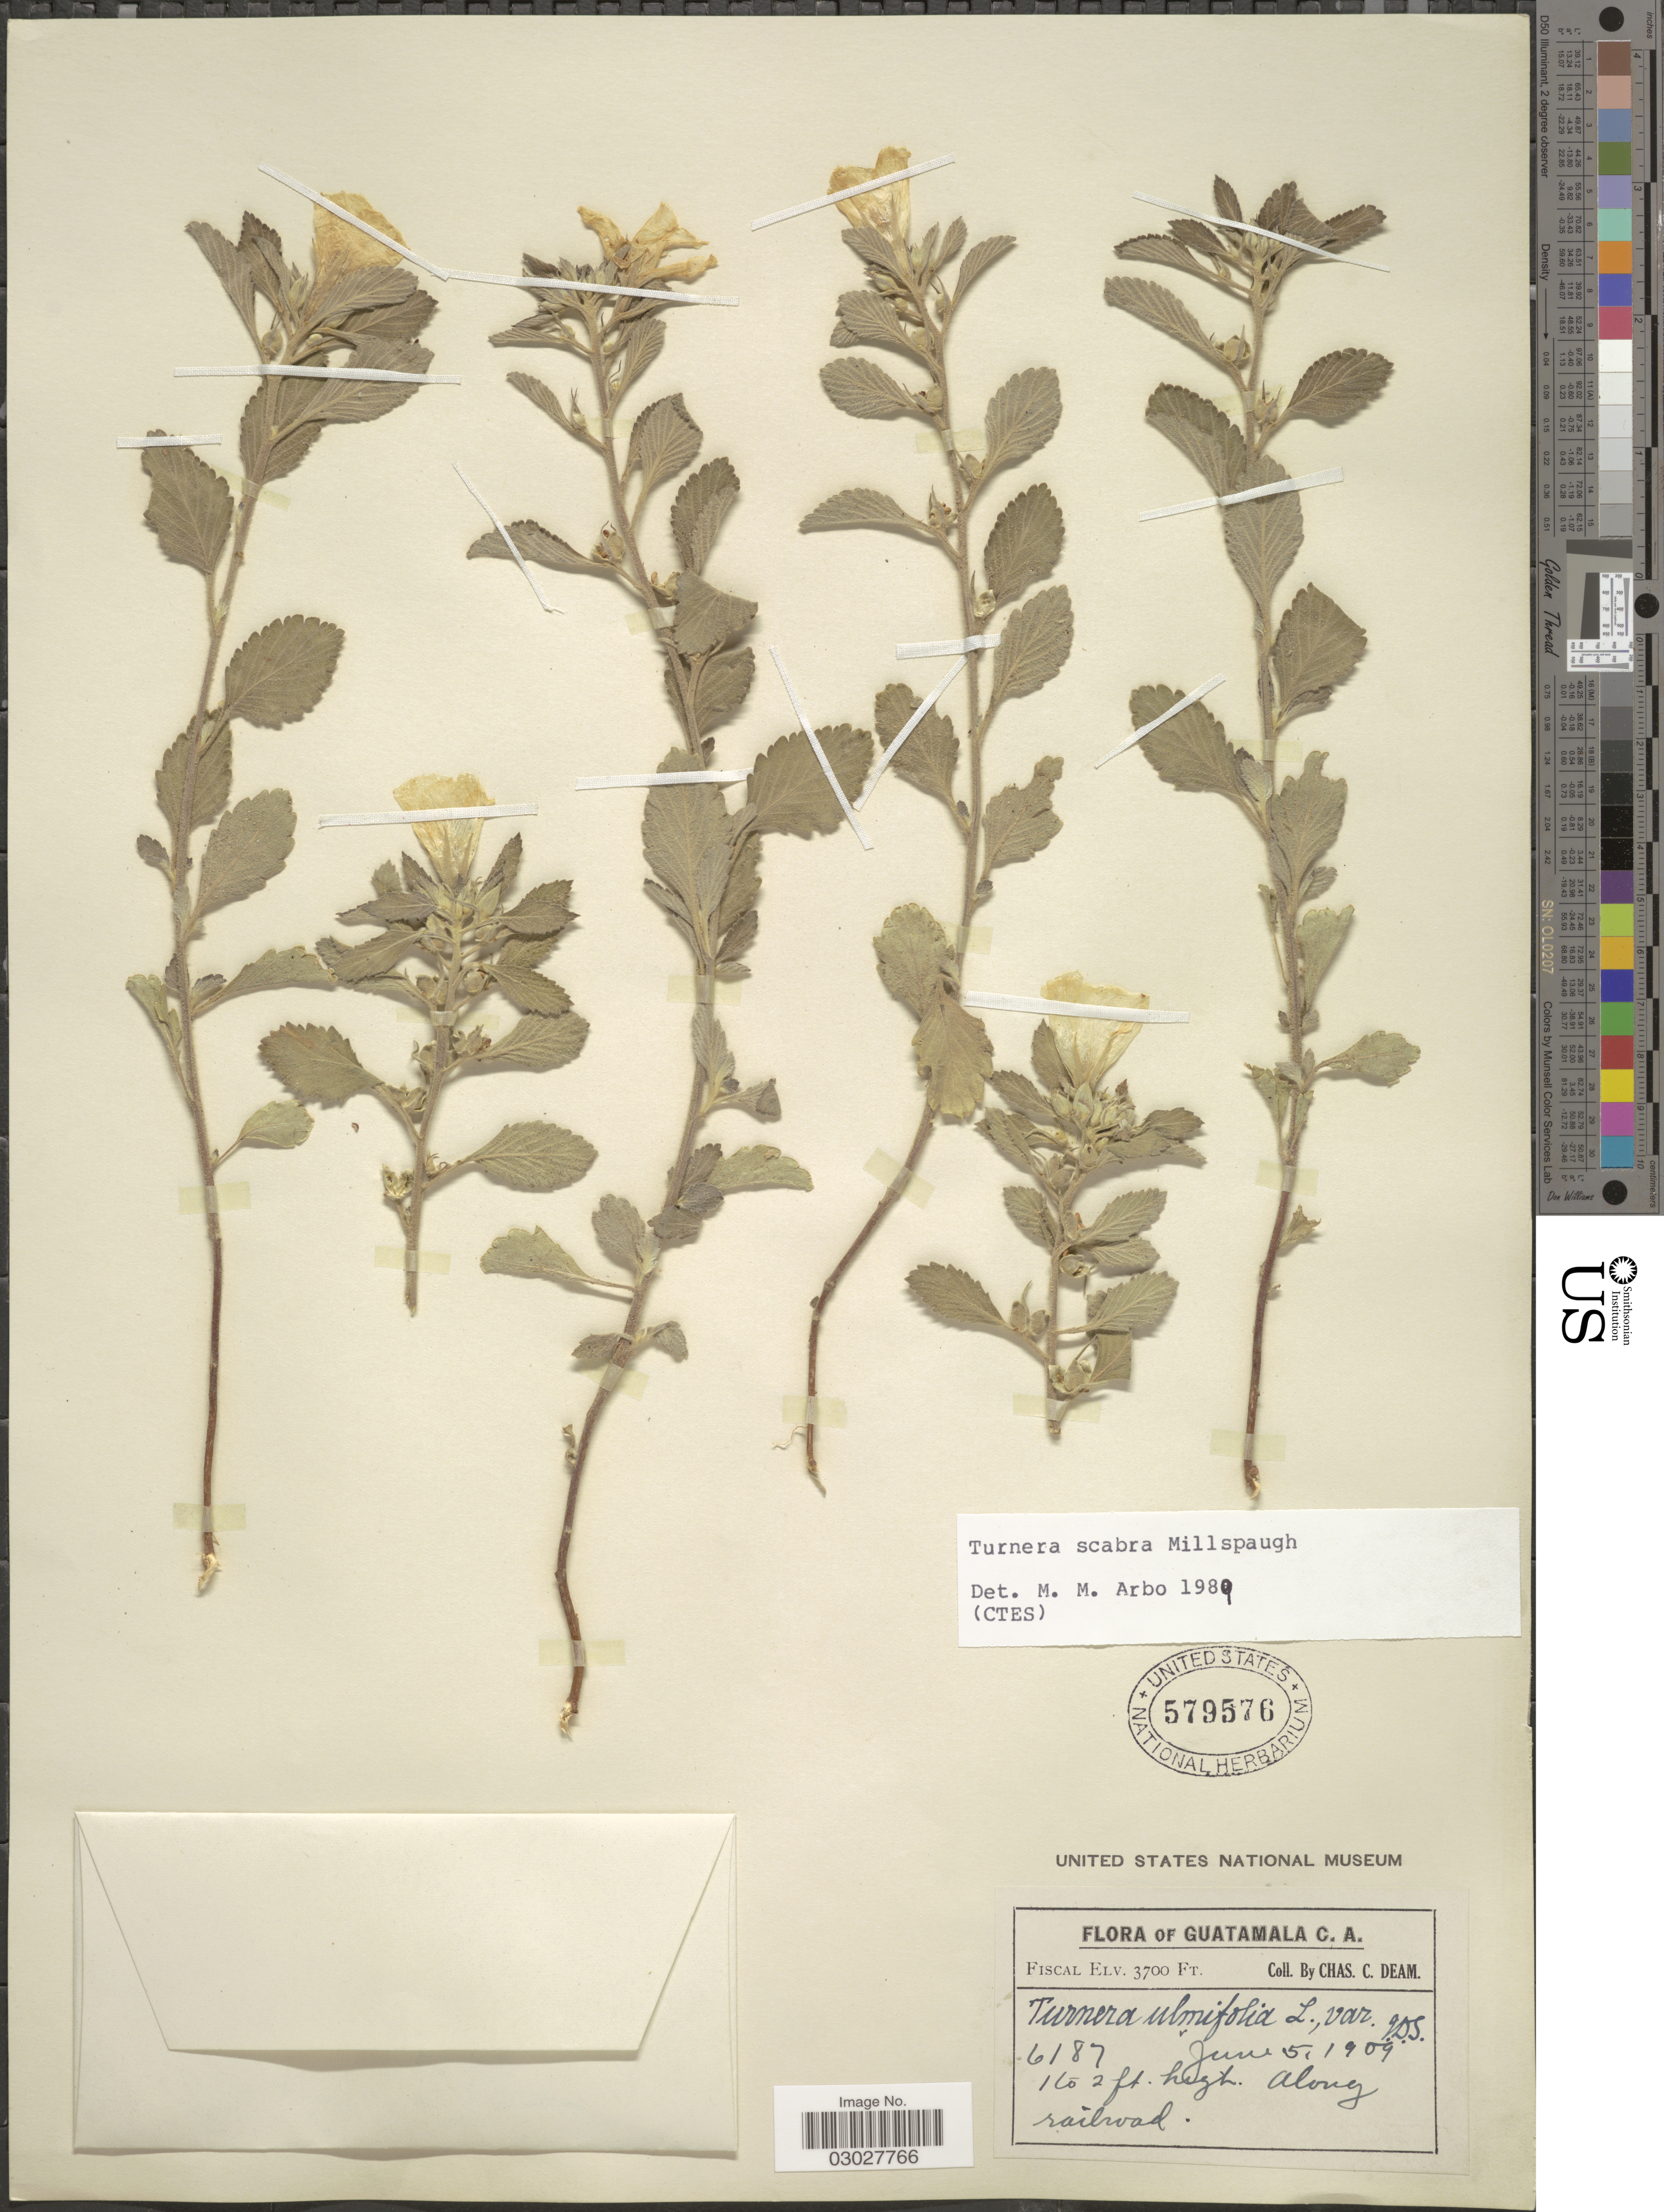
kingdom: Plantae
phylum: Tracheophyta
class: Magnoliopsida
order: Malpighiales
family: Turneraceae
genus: Turnera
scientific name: Turnera scabra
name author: Millsp.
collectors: C. C. Deam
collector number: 6187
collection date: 1909-06-05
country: Guatemala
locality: Fiscal. Along railroad.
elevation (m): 1128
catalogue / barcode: US 579576